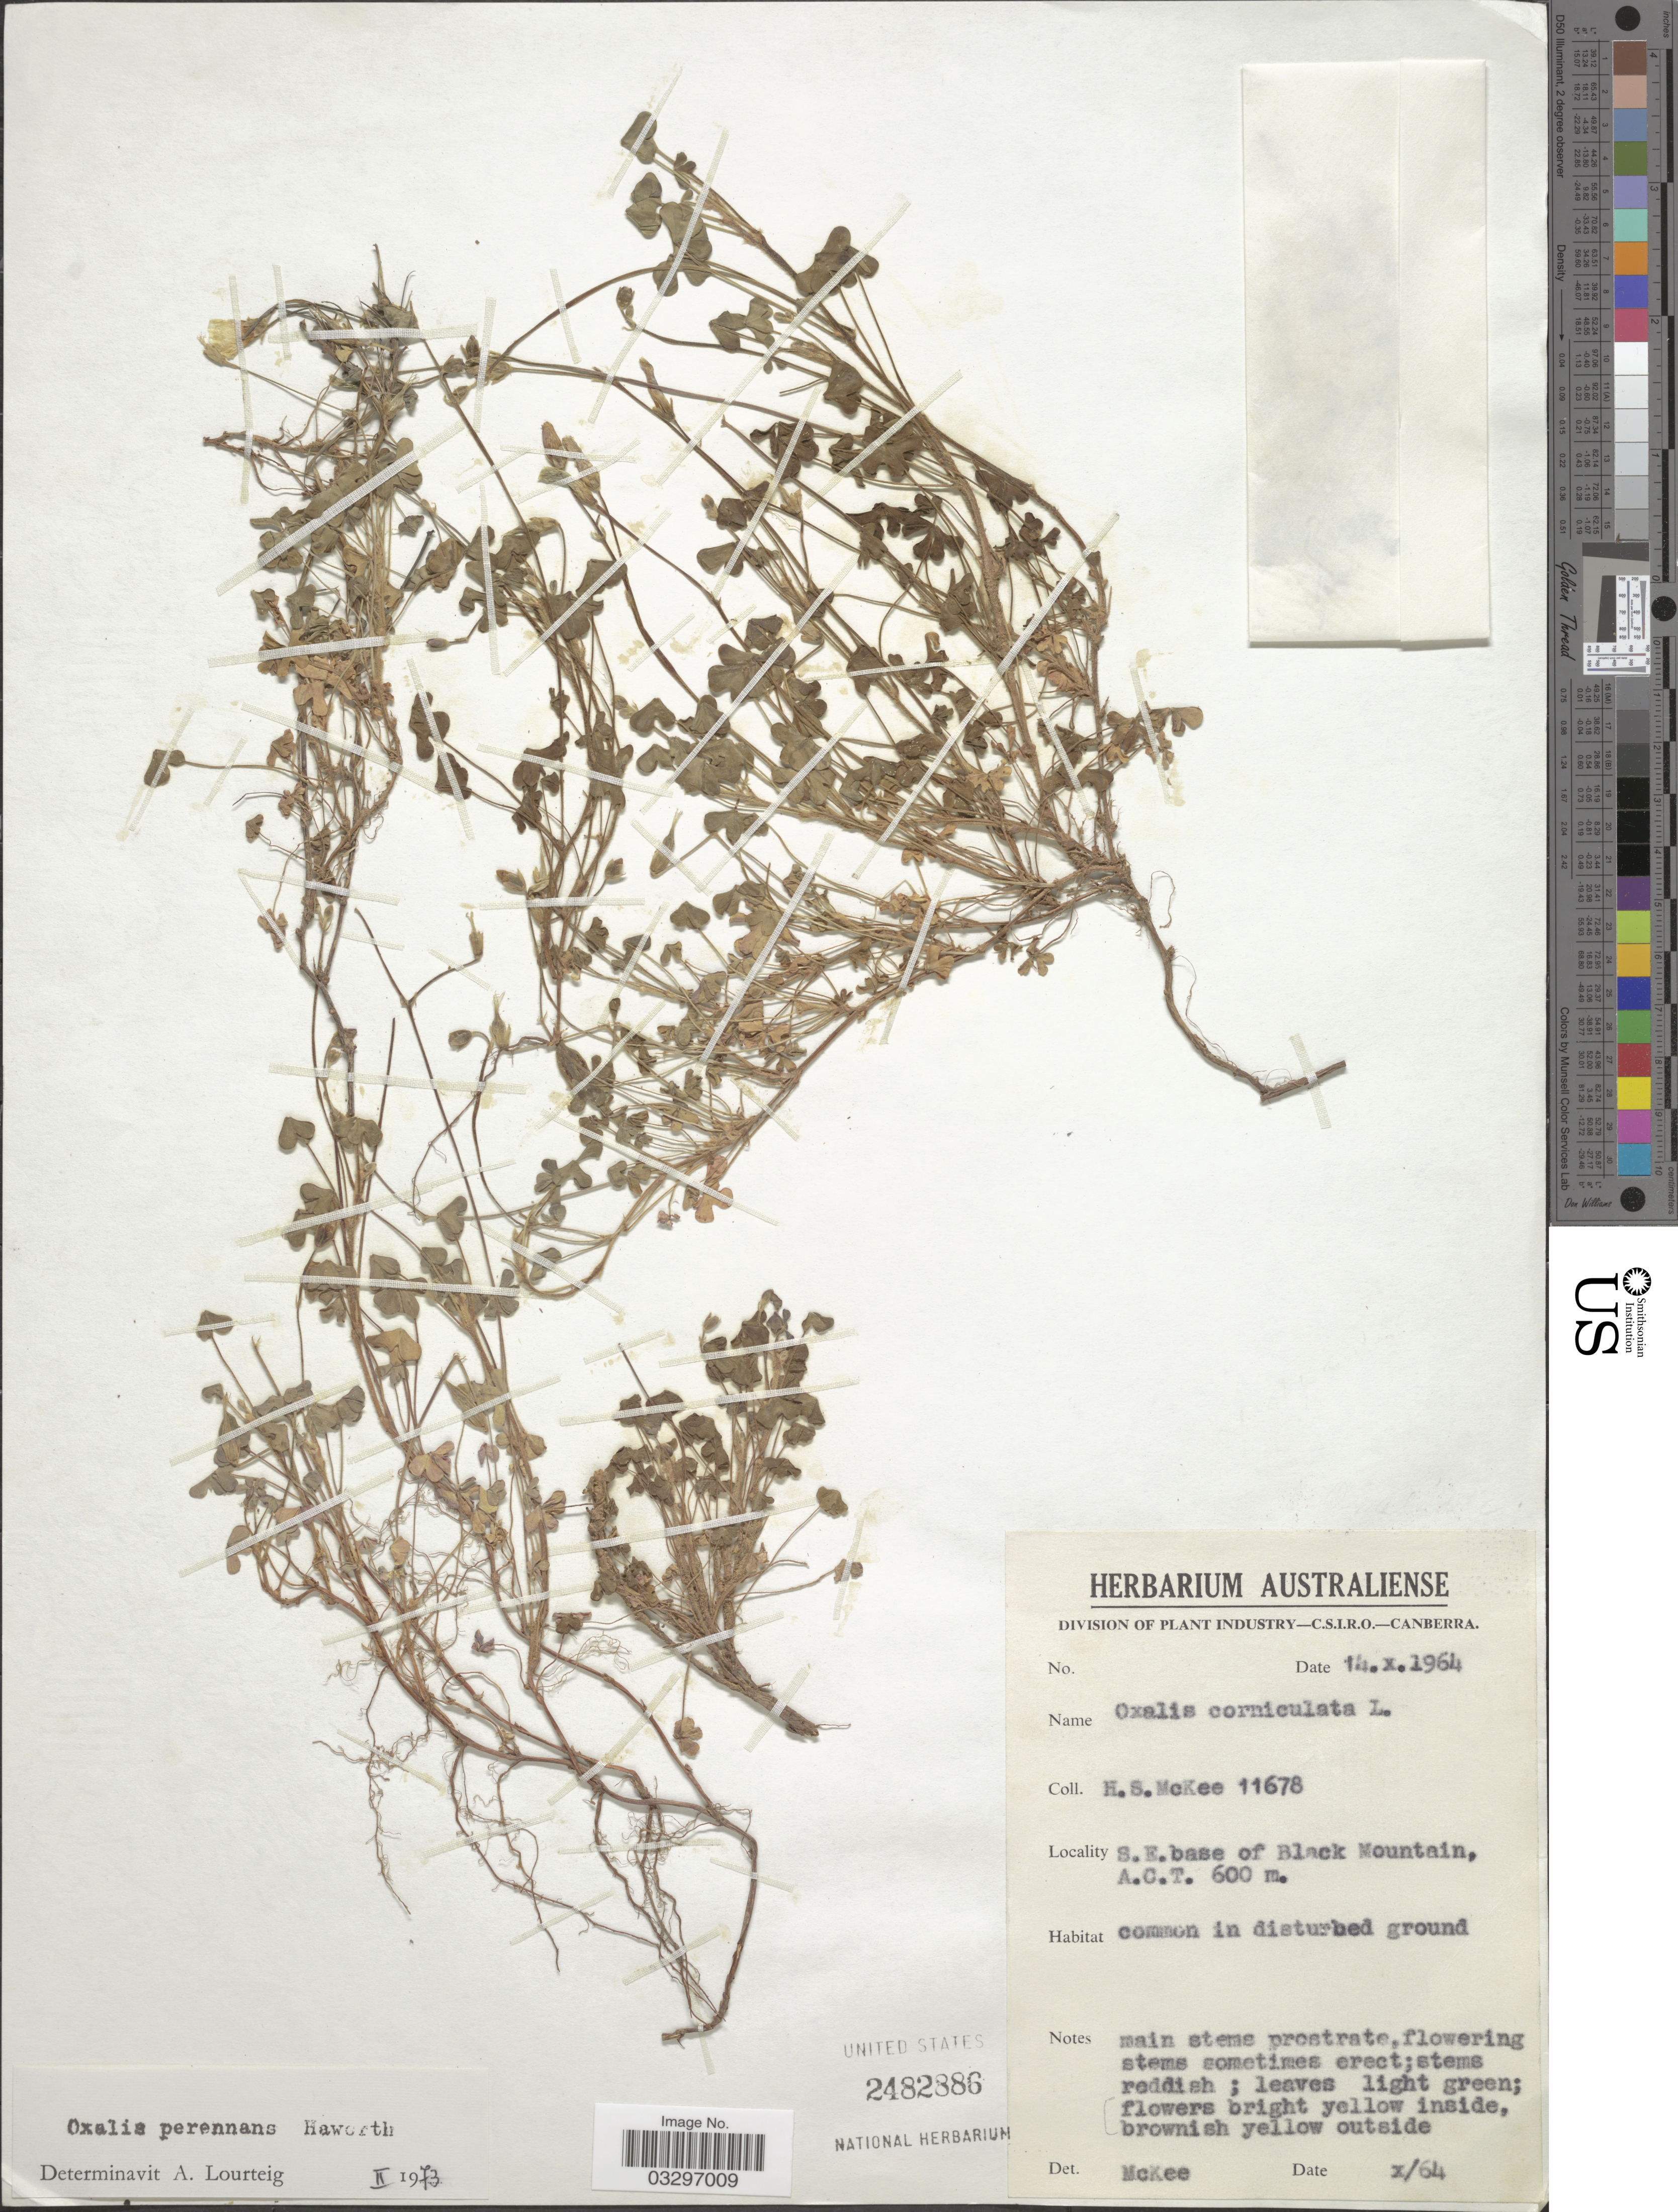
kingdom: Plantae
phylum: Tracheophyta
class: Magnoliopsida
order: Oxalidales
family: Oxalidaceae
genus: Oxalis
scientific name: Oxalis perennans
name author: Haw.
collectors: H. S. McKee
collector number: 11678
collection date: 1964-10-14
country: Australia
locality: S.E. base of Black Mountain, A.C.T.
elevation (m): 600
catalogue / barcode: US 2482886